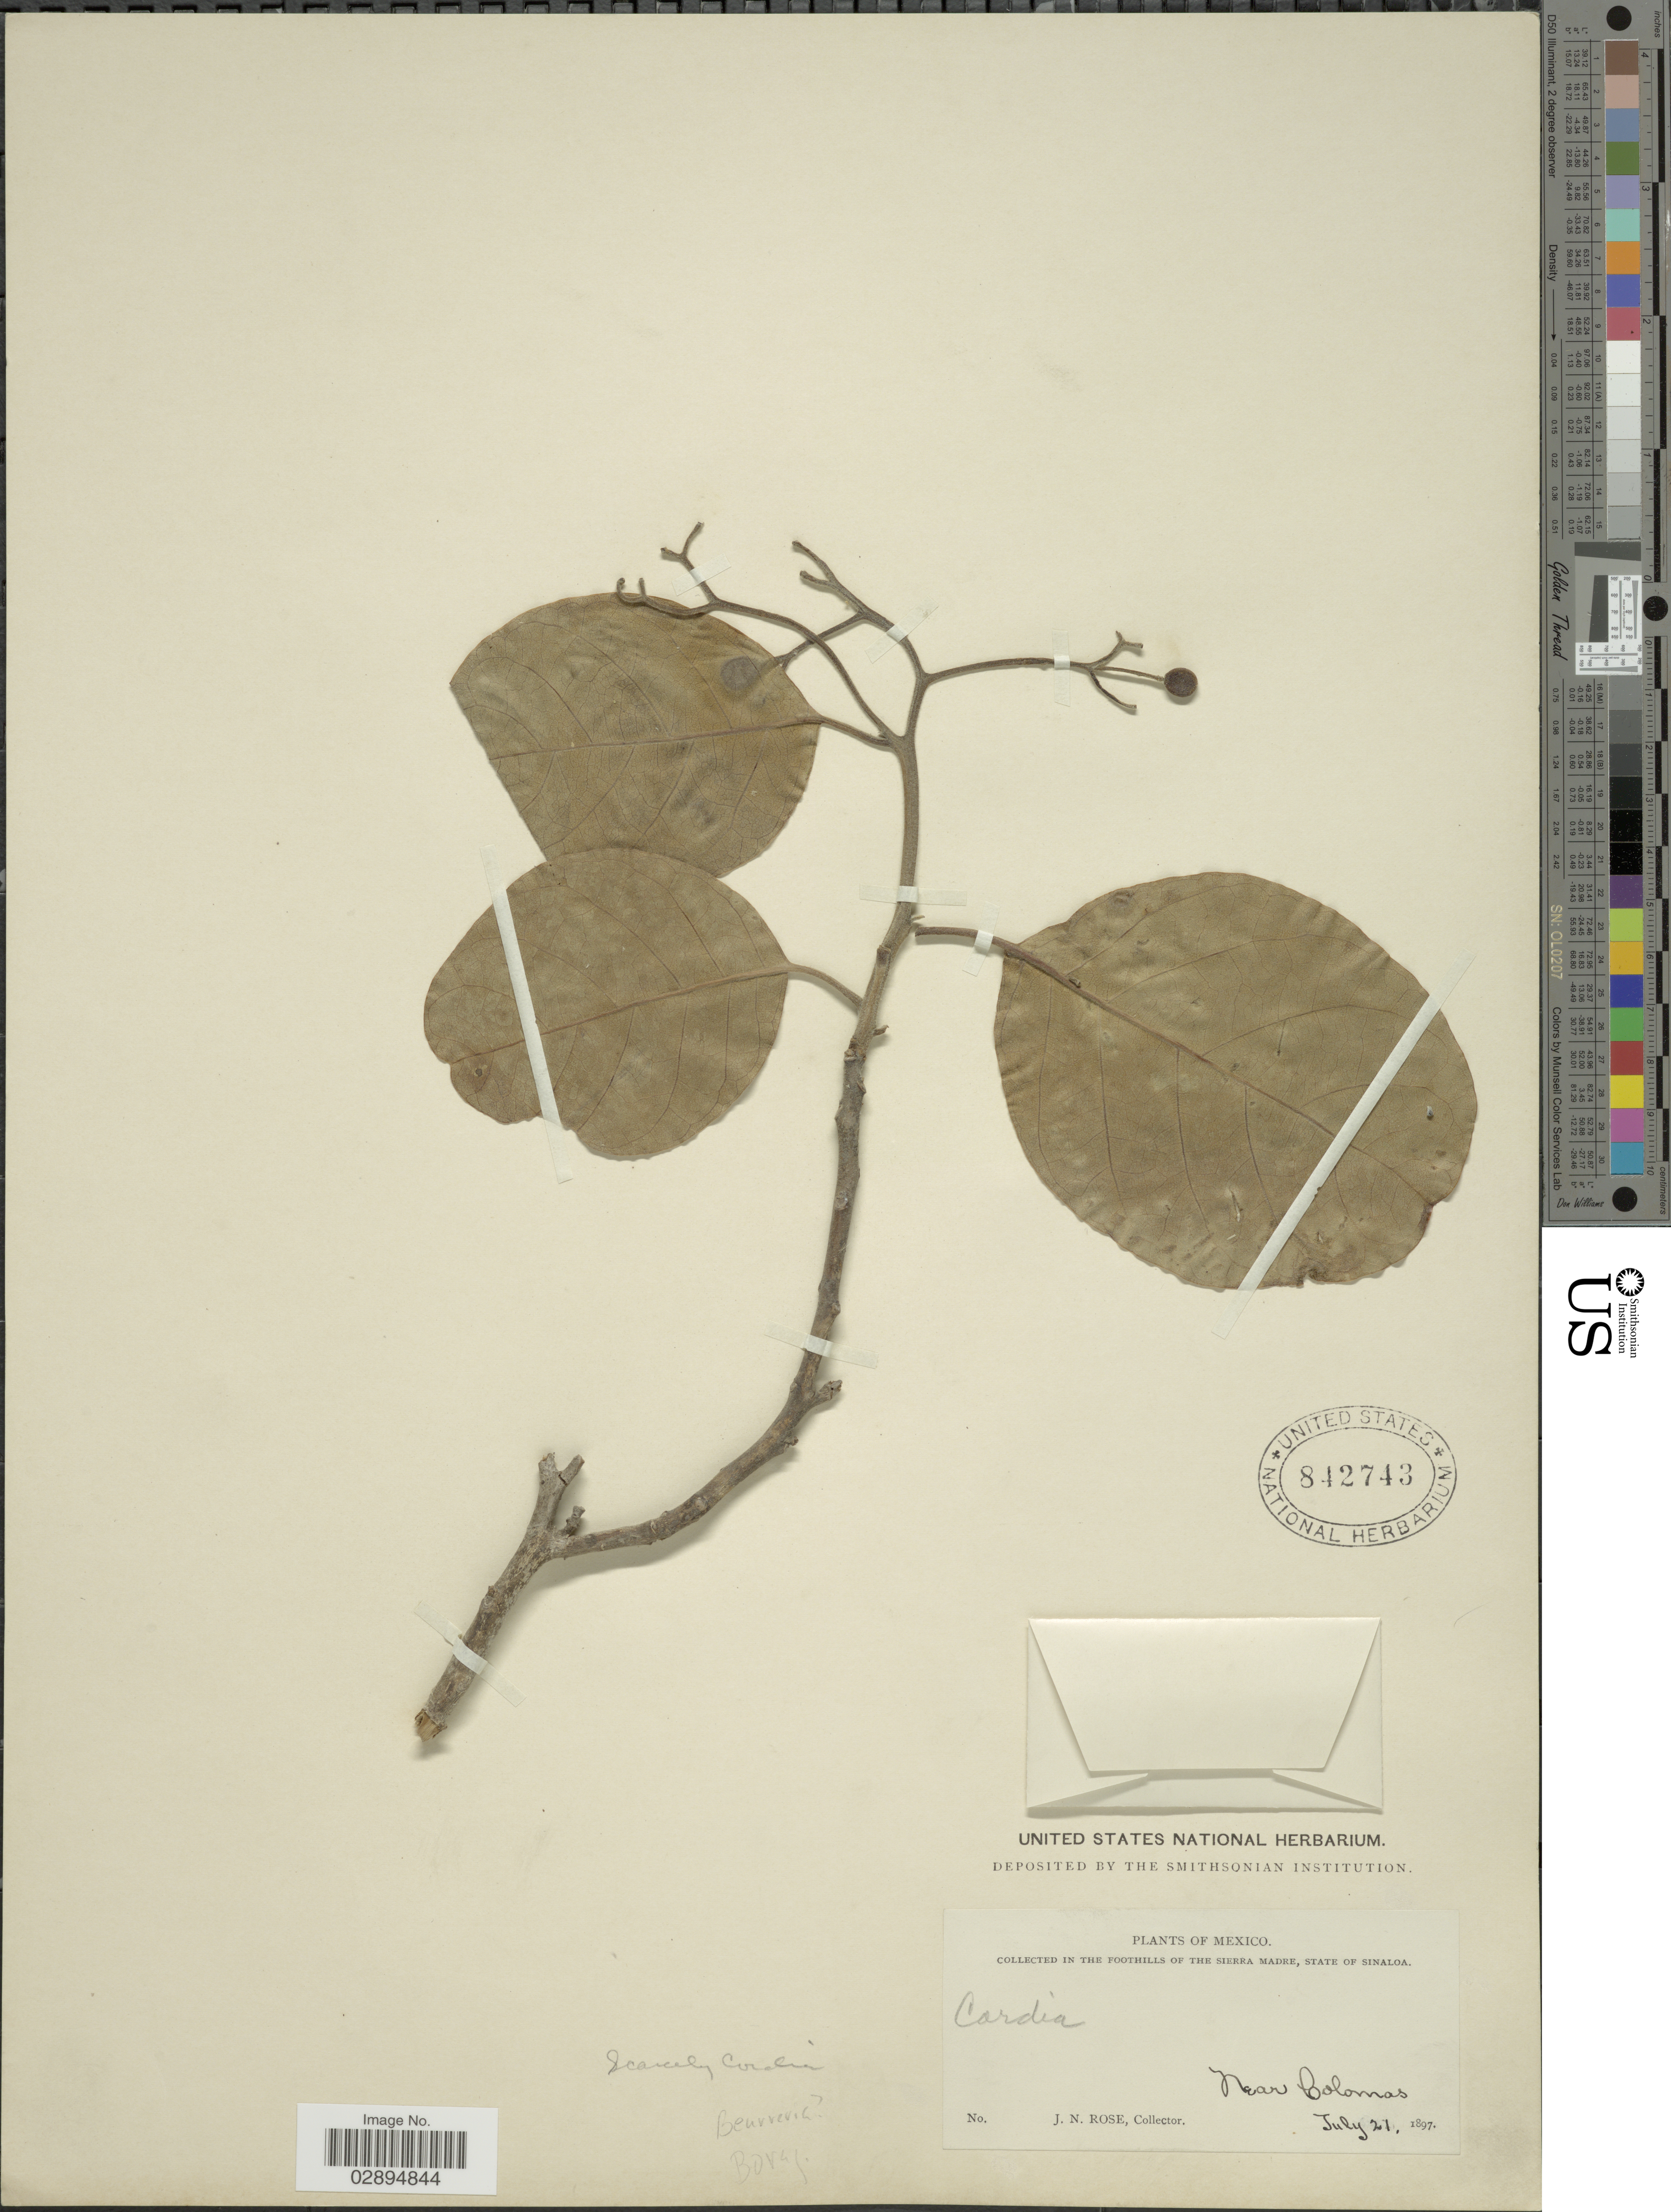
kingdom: Plantae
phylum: Tracheophyta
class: Magnoliopsida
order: Boraginales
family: Ehretiaceae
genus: Bourreria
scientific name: Bourreria sp.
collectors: J. N. Rose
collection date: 1897-07-21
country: Mexico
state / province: Sinaloa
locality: In the foothills of the Sierra Madre, near Colomas.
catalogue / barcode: US 842743